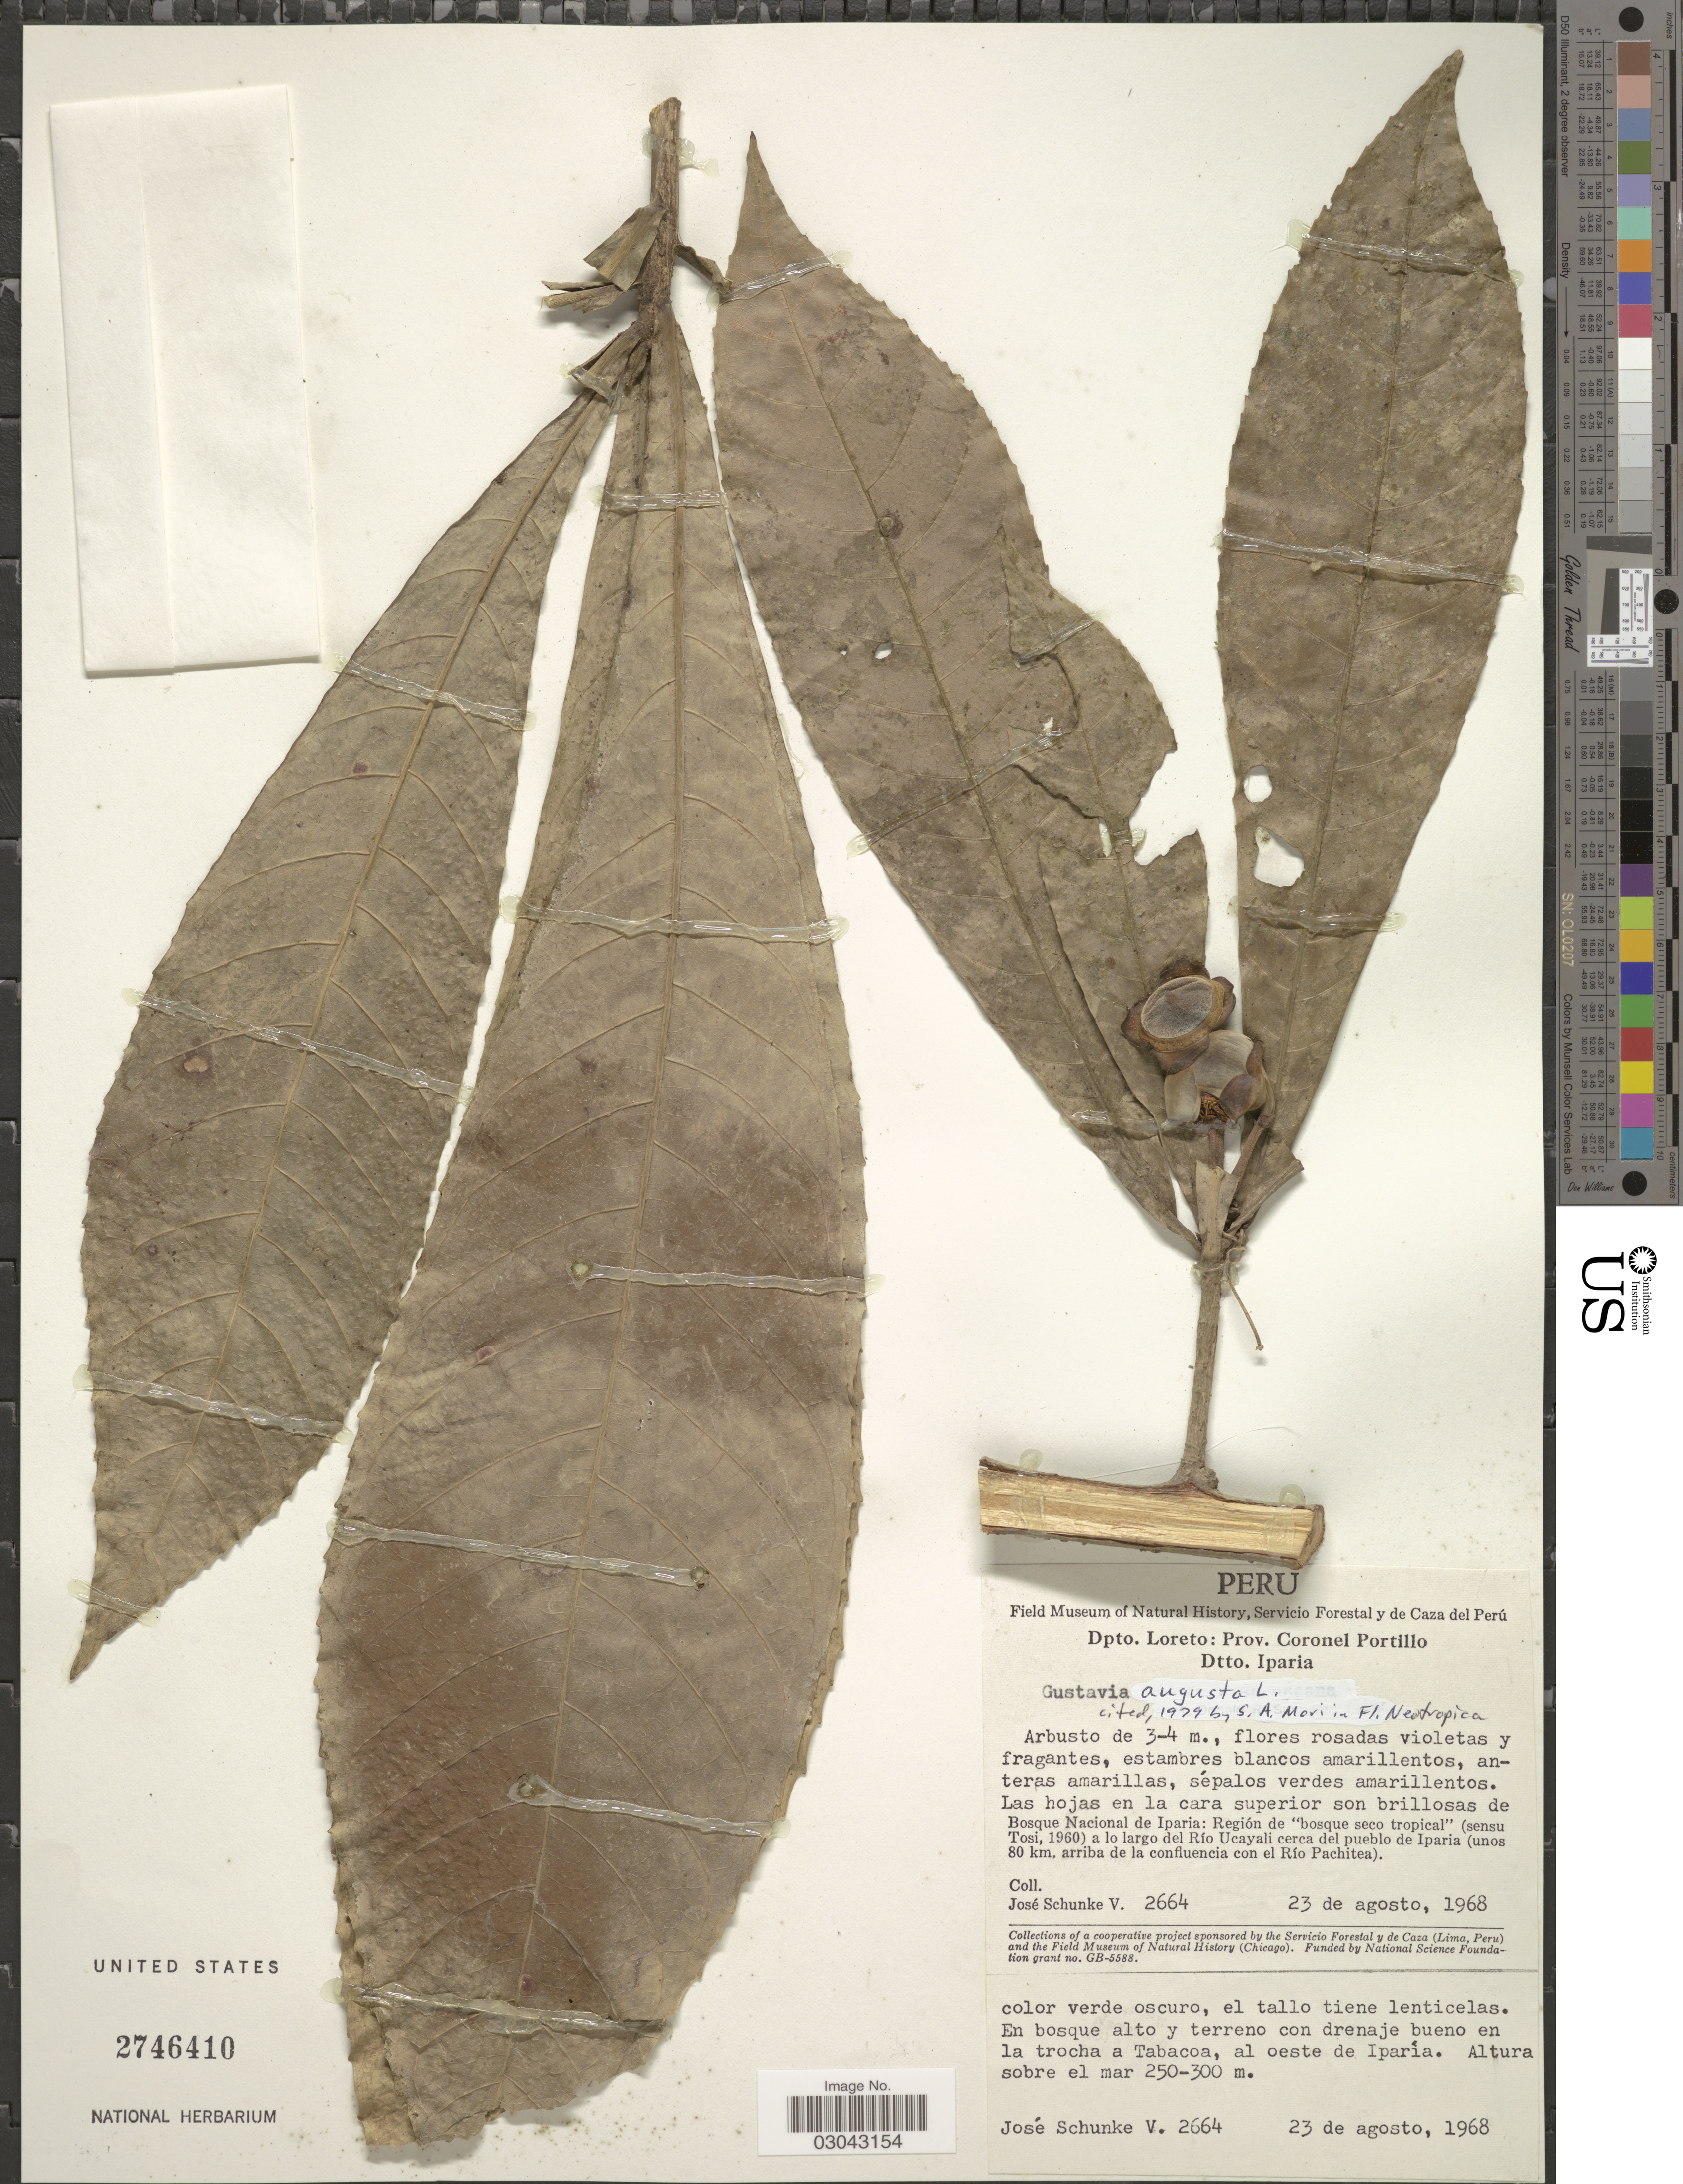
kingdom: Plantae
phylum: Tracheophyta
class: Magnoliopsida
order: Ericales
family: Lecythidaceae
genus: Gustavia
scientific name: Gustavia augusta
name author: L.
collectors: J. Schunke Vigo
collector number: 2664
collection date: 1968-08-23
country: Peru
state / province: Loreto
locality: Dpto. Loreto: Prov. Coronel Portillo, Dtto. Iparia. Bosque Nacional de Iparia: Región de "bosque seco tropical" (sensu Tosi, 1960) a lo largo del Río Ucayali cerca del pueblo de Iparia (unos 80 km. arriba de la confluencia con el Río Pachitea). En bosque alto y terreno con drenaje bueno en la trocha a Tabacoa, al oeste de Iparía.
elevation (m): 250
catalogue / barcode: US 2746410